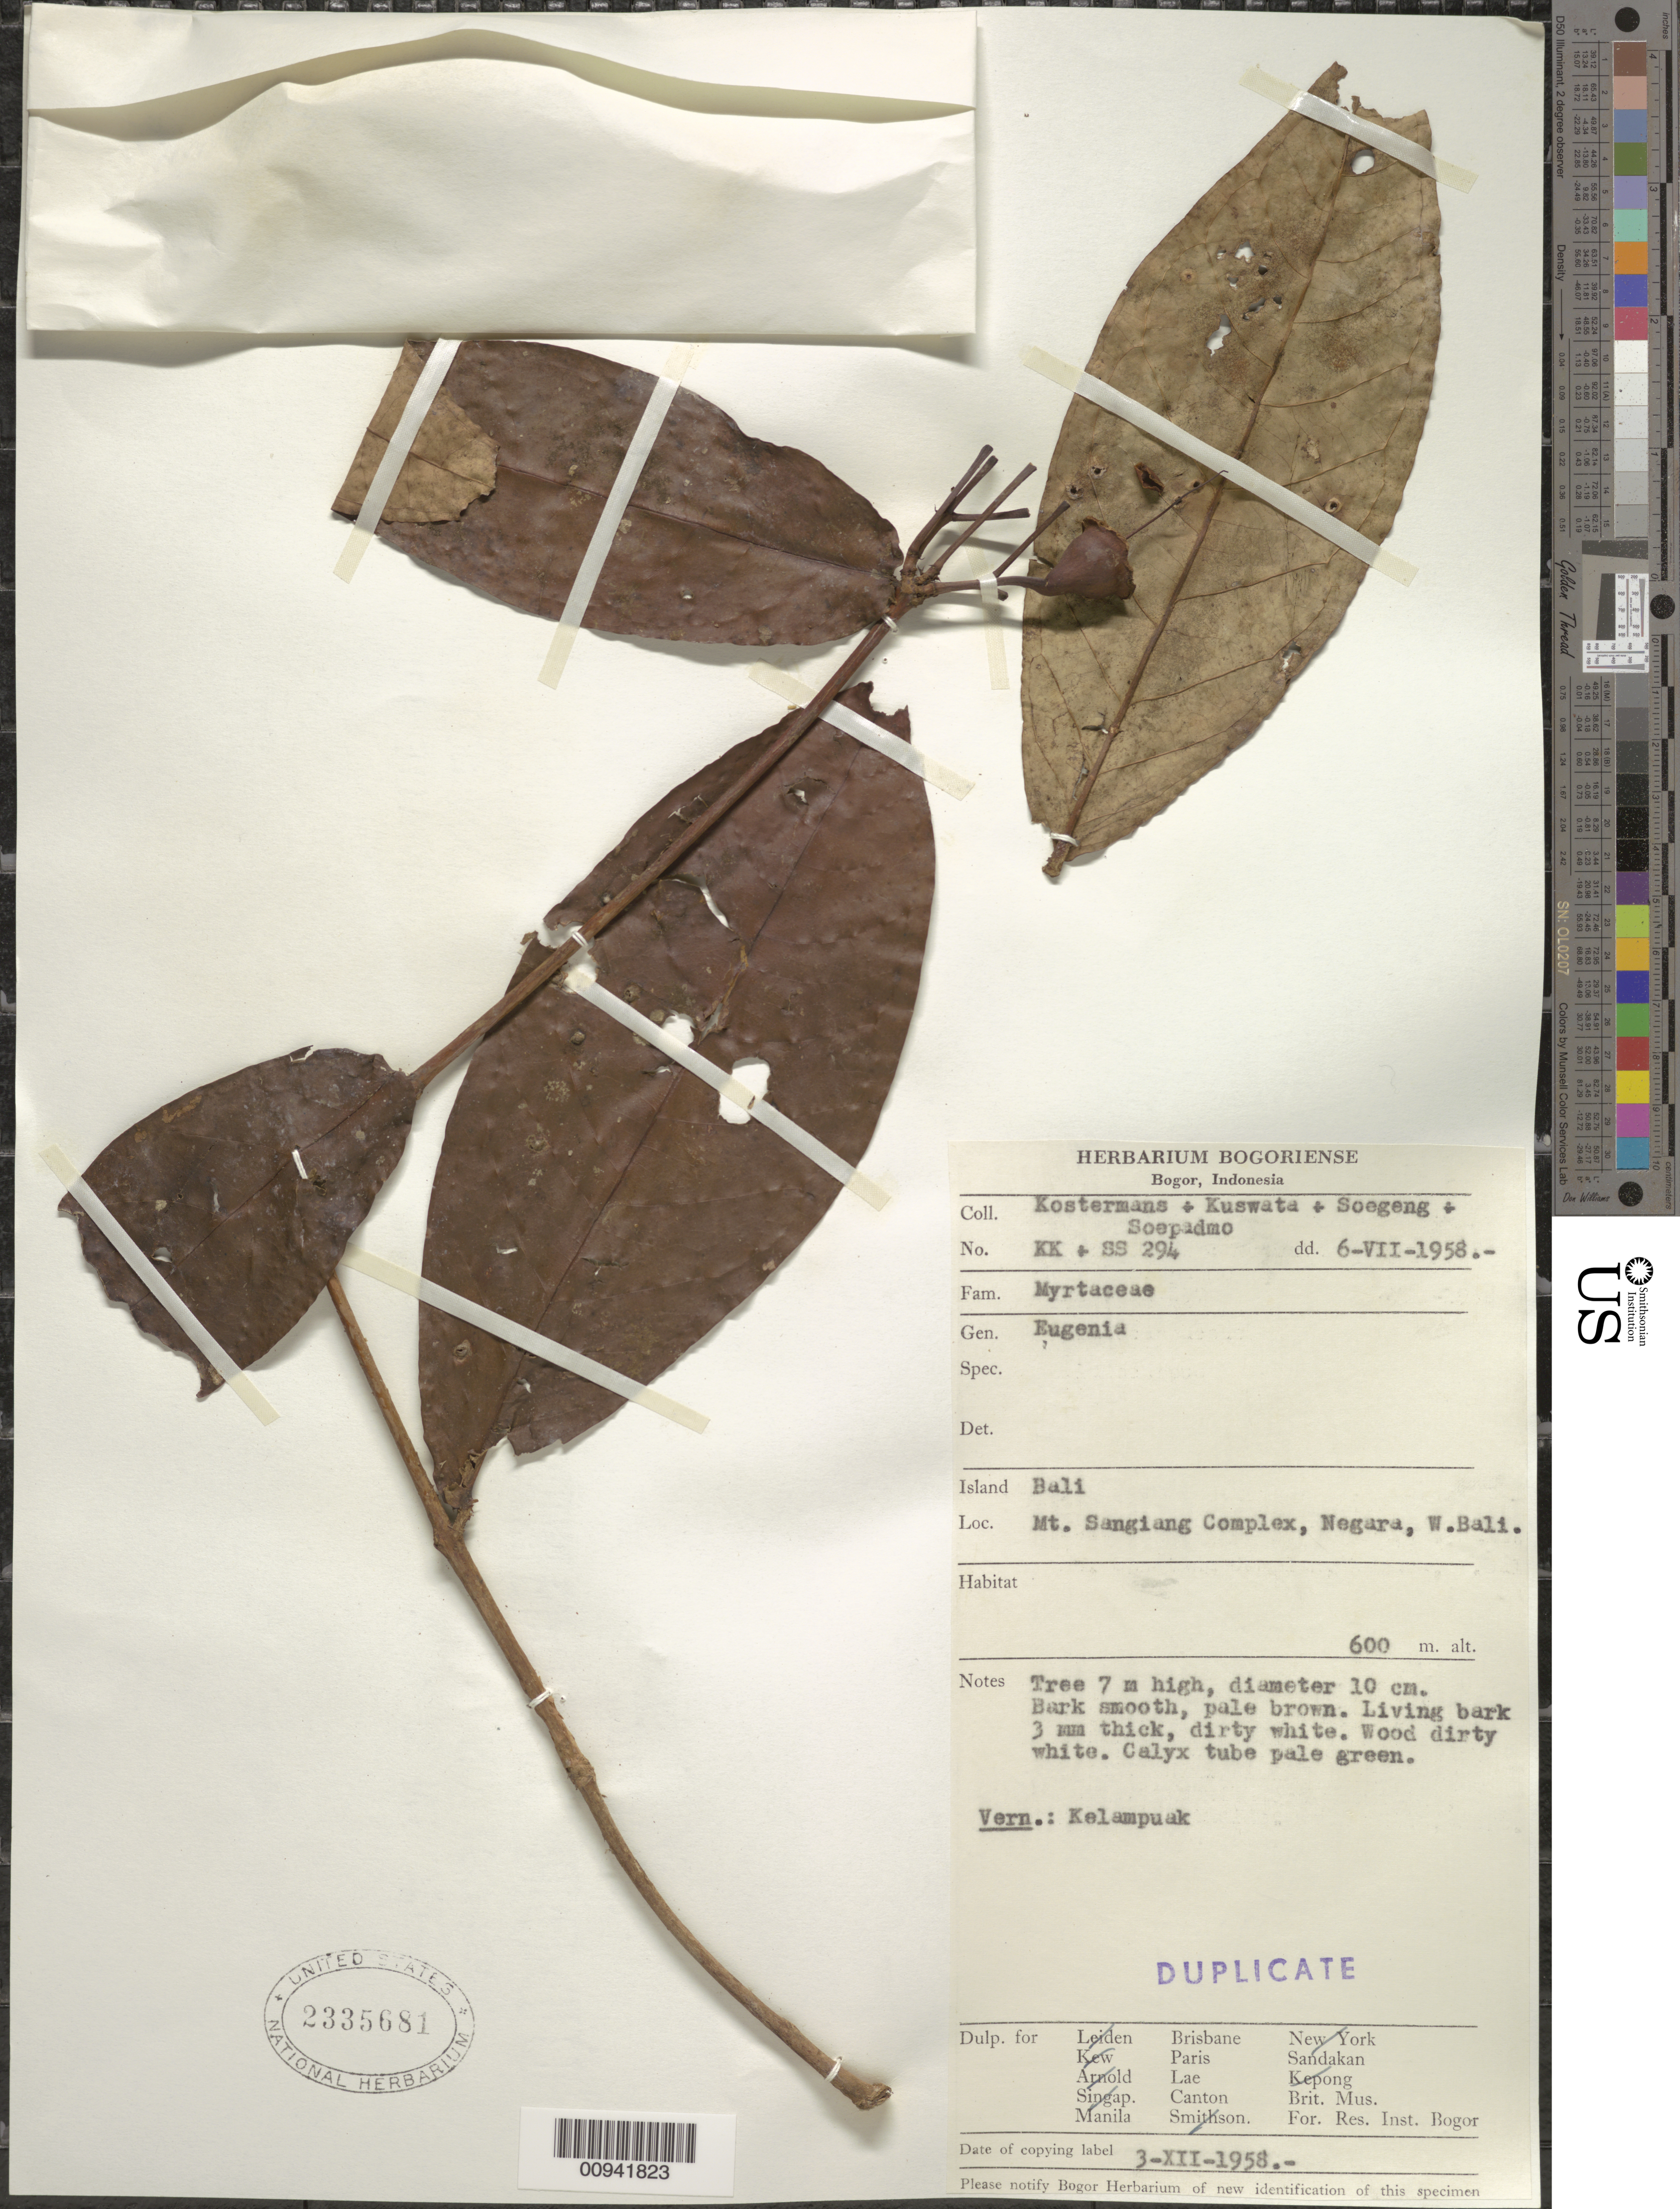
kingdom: Plantae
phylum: Tracheophyta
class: Magnoliopsida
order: Myrtales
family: Myrtaceae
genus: Syzygium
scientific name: Syzygium sp.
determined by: Strong, M. T., (US), Smithsonian Institution - National Museum of Natural History (UNITED STATES)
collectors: A. J. G. Kostermans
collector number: KK SS 294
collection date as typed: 06 Jul 1958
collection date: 1958-07-06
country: Indonesia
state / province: Nusa Tenggara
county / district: Bali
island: Bali I.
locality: Mt. Sangiang Complex, Negara, W. Bali.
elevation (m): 600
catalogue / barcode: US 2335681